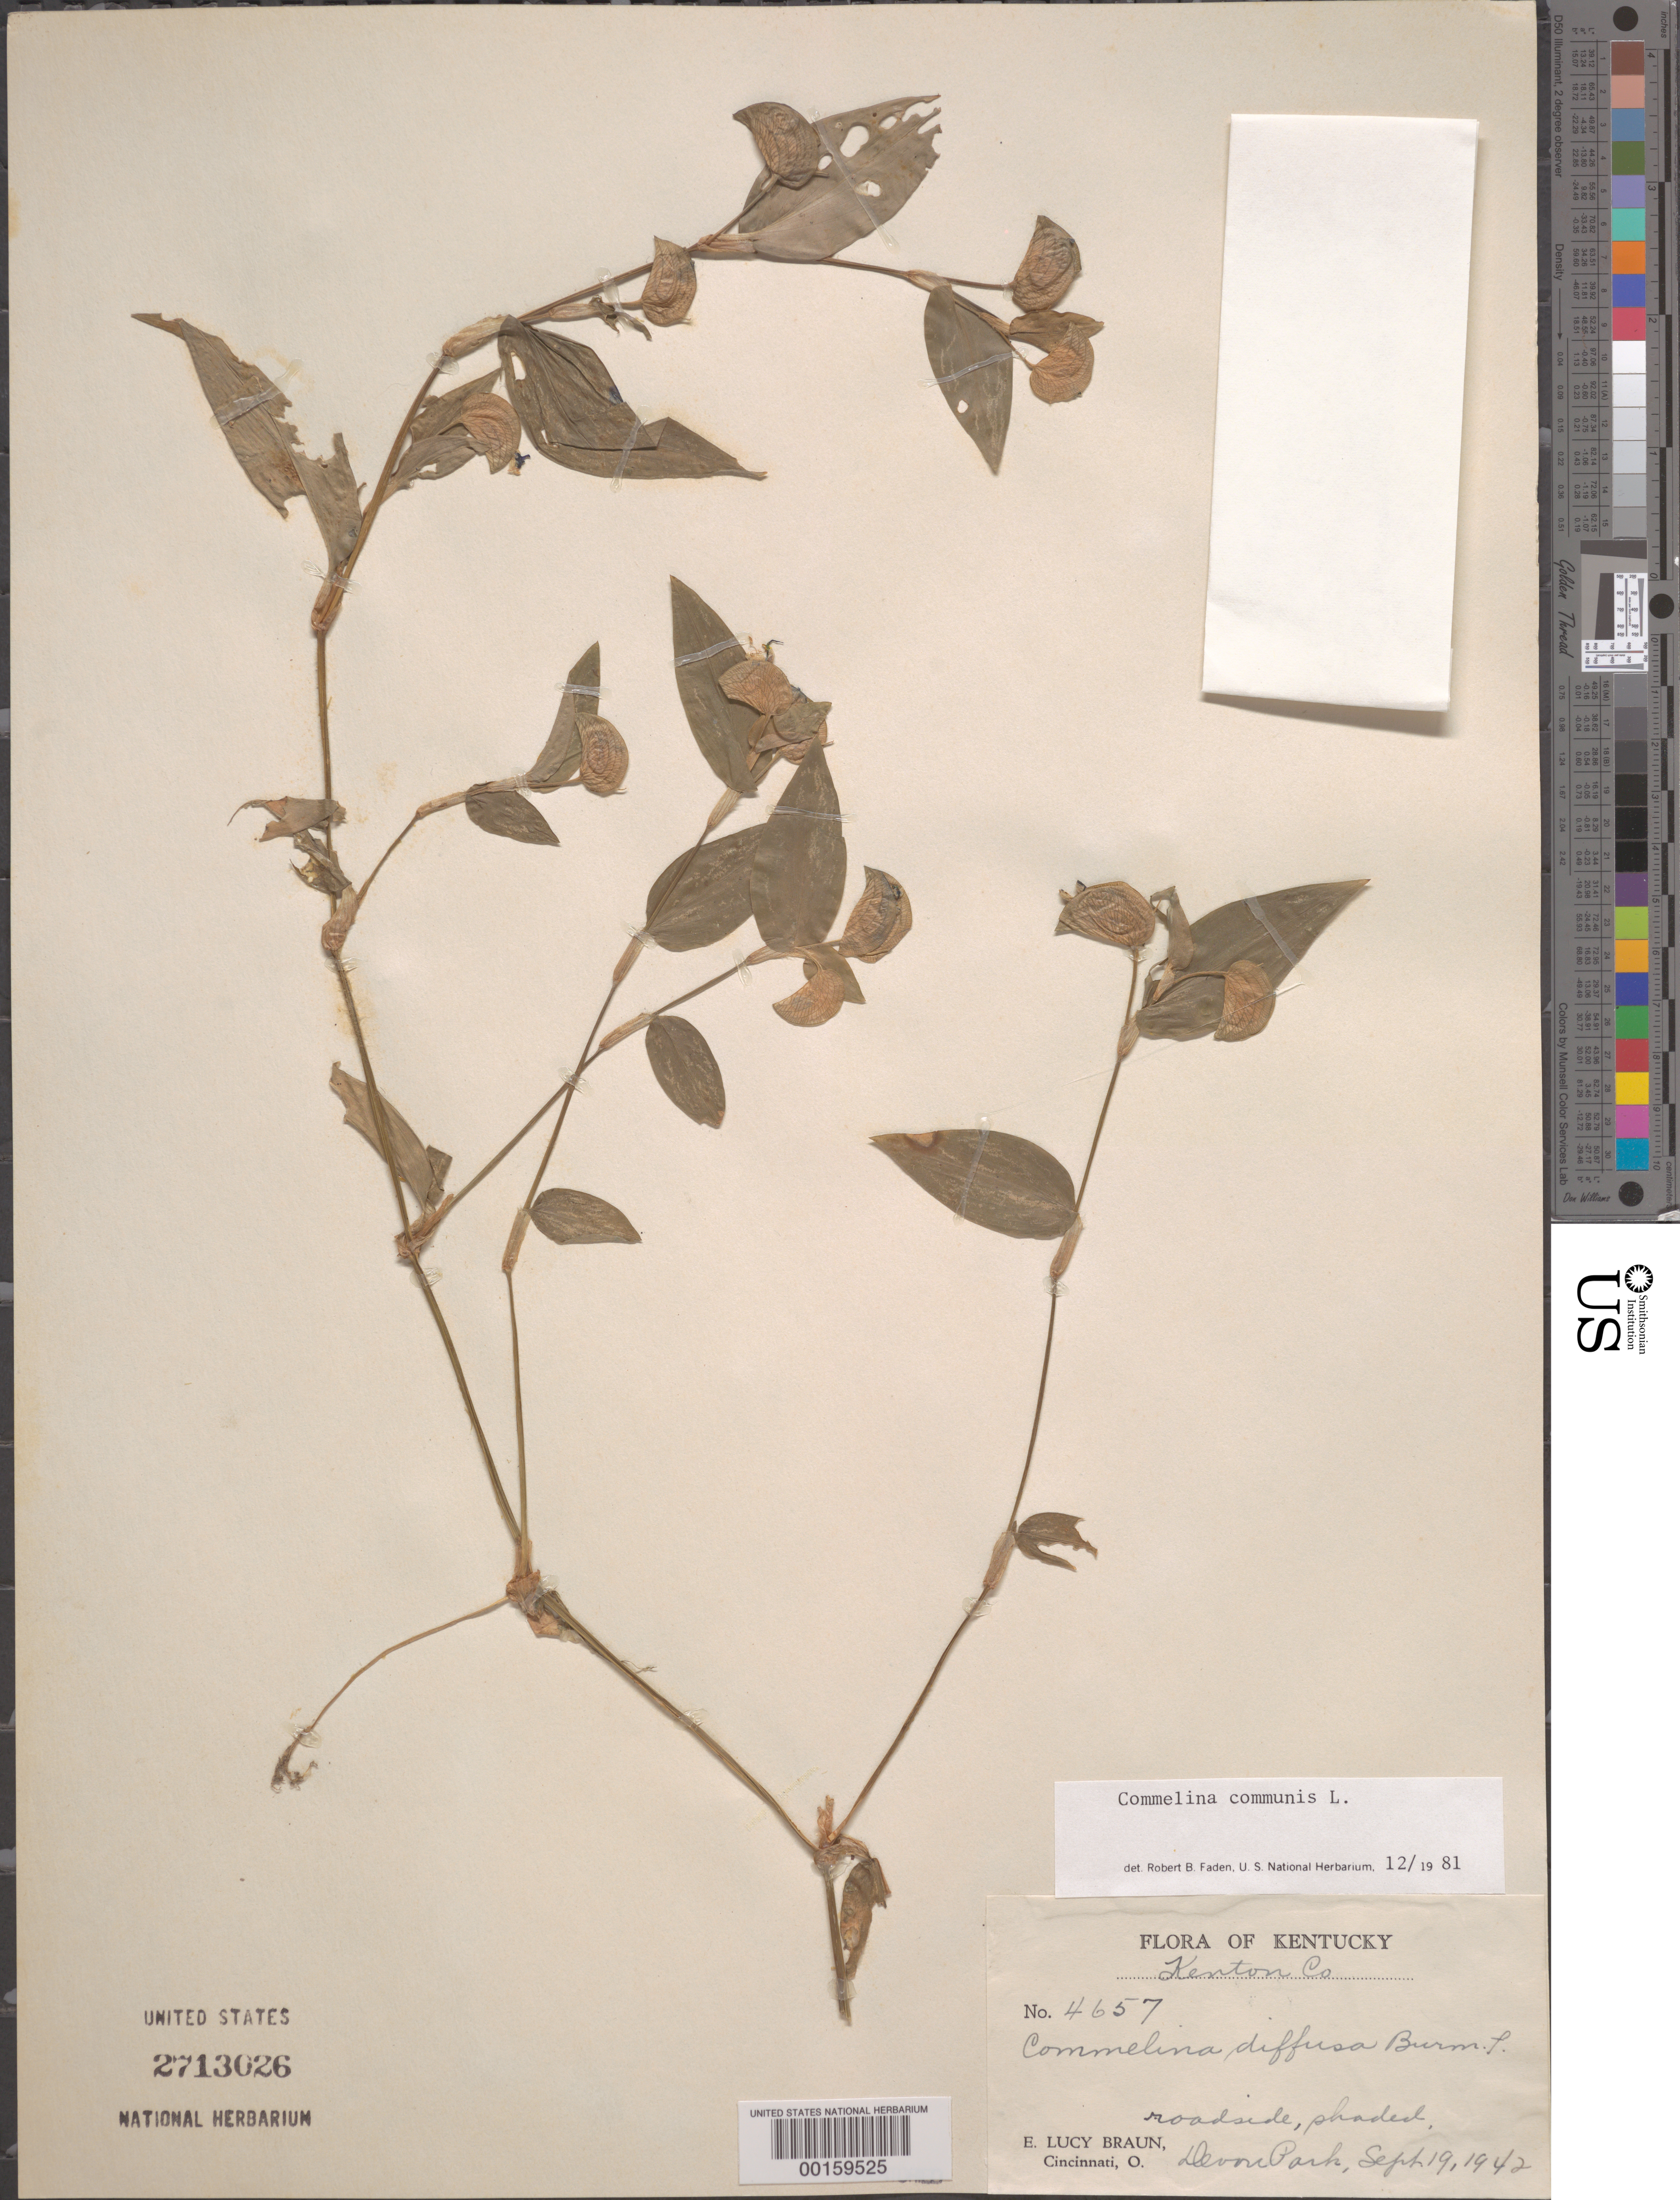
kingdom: Plantae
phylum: Tracheophyta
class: Liliopsida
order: Commelinales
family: Commelinaceae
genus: Commelina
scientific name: Commelina communis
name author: L.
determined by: Faden, Robert B., (US), Smithsonian Institution - National Museum of Natural History (UNITED STATES)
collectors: E. L. Braun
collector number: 41657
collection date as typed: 19 Sep 1942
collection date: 1942-09-19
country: United States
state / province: Kentucky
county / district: Kenton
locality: Devou park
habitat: Shaded roadside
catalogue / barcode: US 2713026